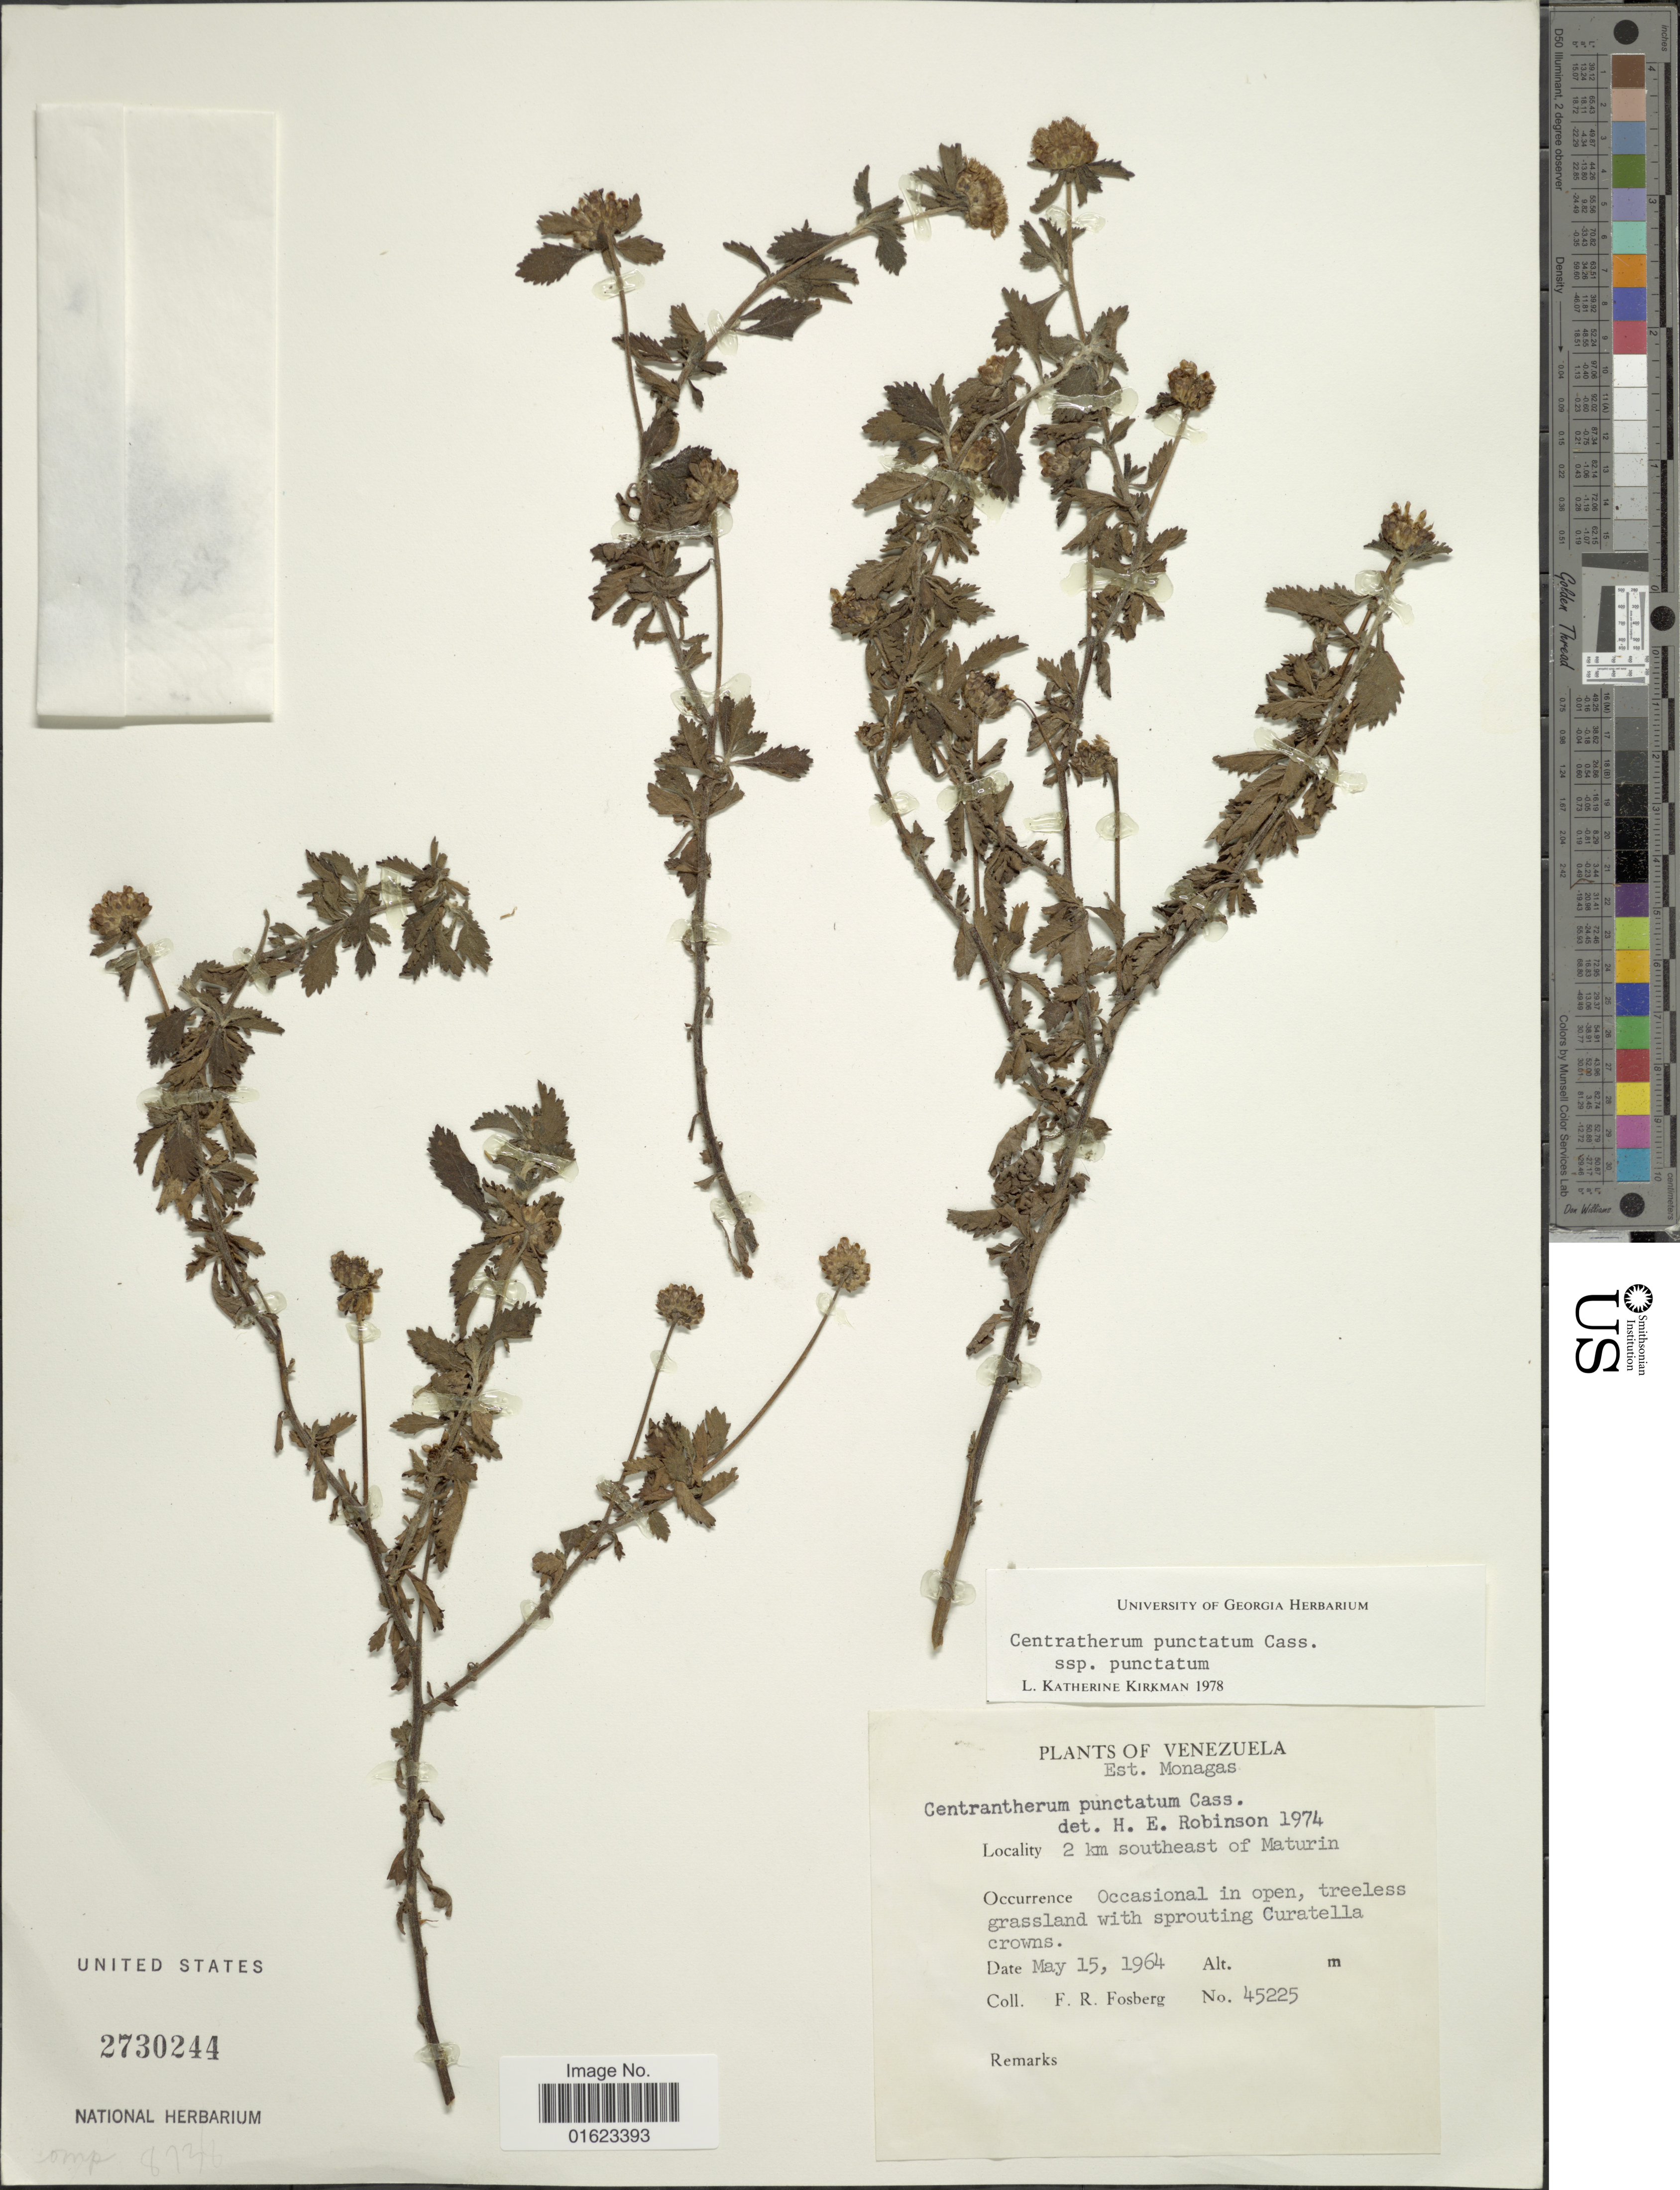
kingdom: Plantae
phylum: Tracheophyta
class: Magnoliopsida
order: Asterales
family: Asteraceae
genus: Centratherum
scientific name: Centratherum punctatum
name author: Cass.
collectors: F. R. Fosberg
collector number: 45225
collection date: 1964-05-15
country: Venezuela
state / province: Monagas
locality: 2 km SE of Maturin.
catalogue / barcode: US 2730244